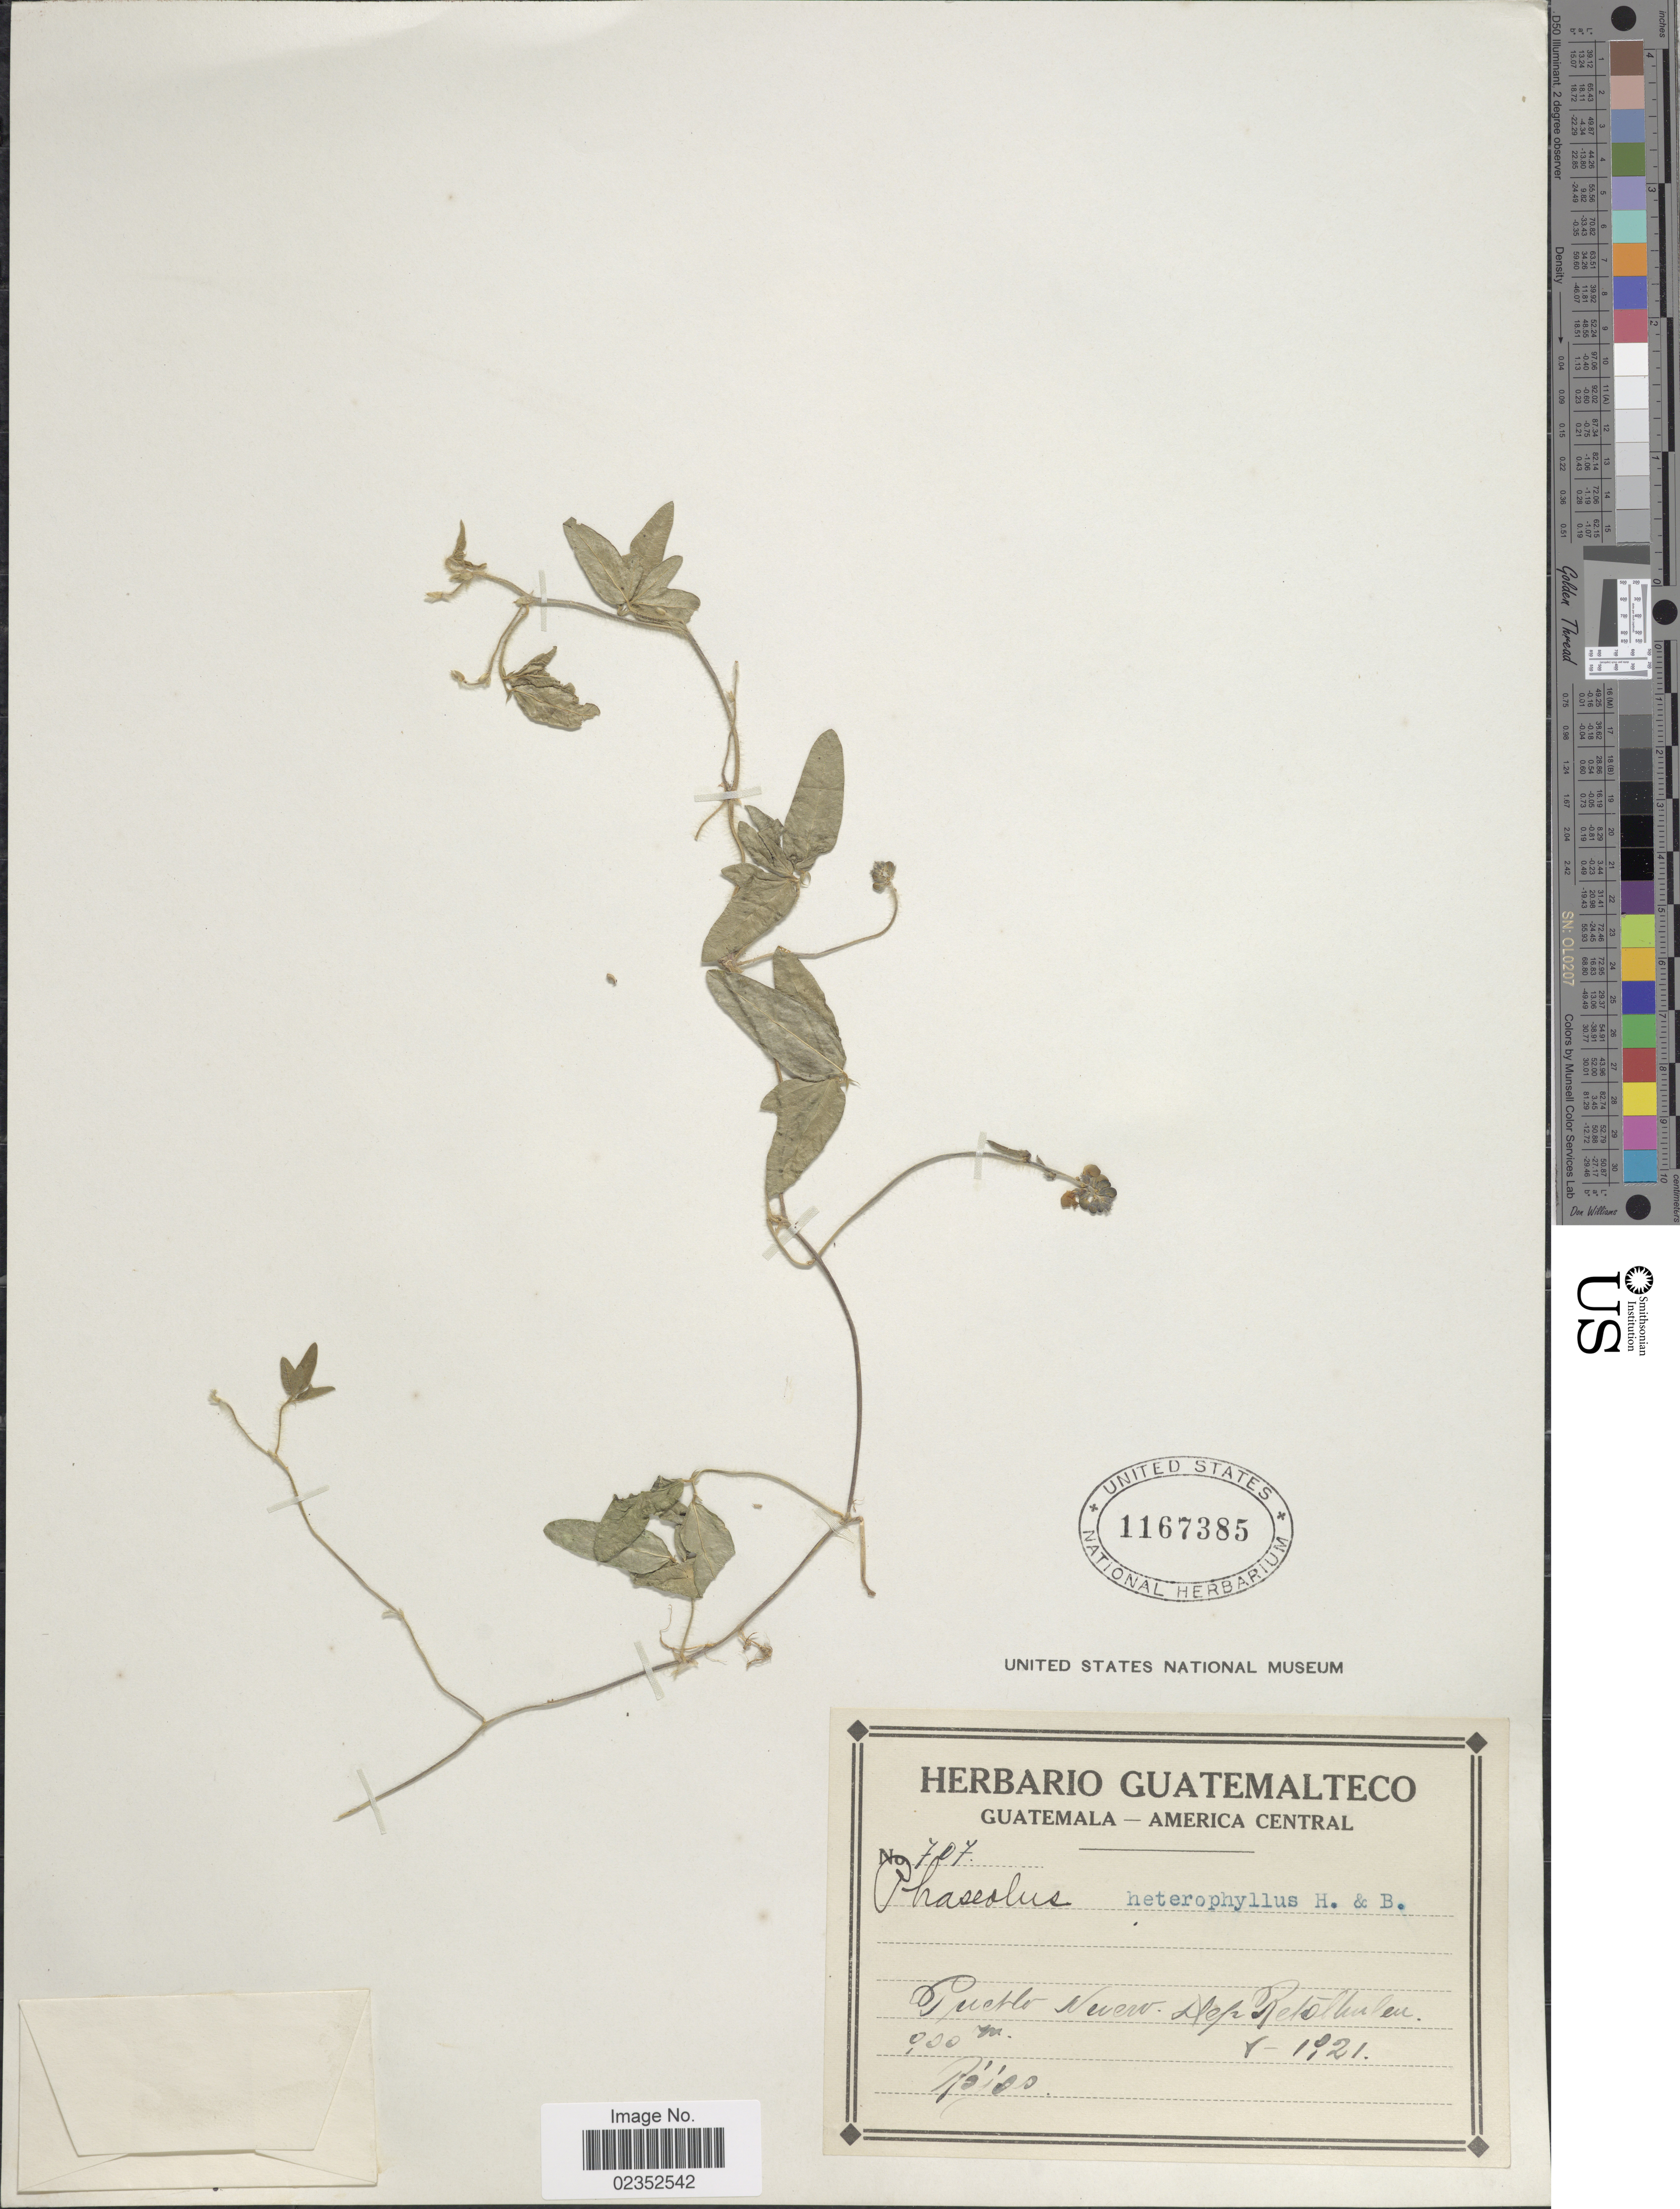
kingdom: Plantae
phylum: Tracheophyta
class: Magnoliopsida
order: Fabales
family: Fabaceae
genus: Macroptilium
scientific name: Macroptilium gibbosifolium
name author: (Ortega) A. Delgado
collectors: Rójos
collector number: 707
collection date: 1921-05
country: Guatemala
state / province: Retalhuleu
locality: Pueblo Nuevo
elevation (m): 900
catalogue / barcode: US 1167385